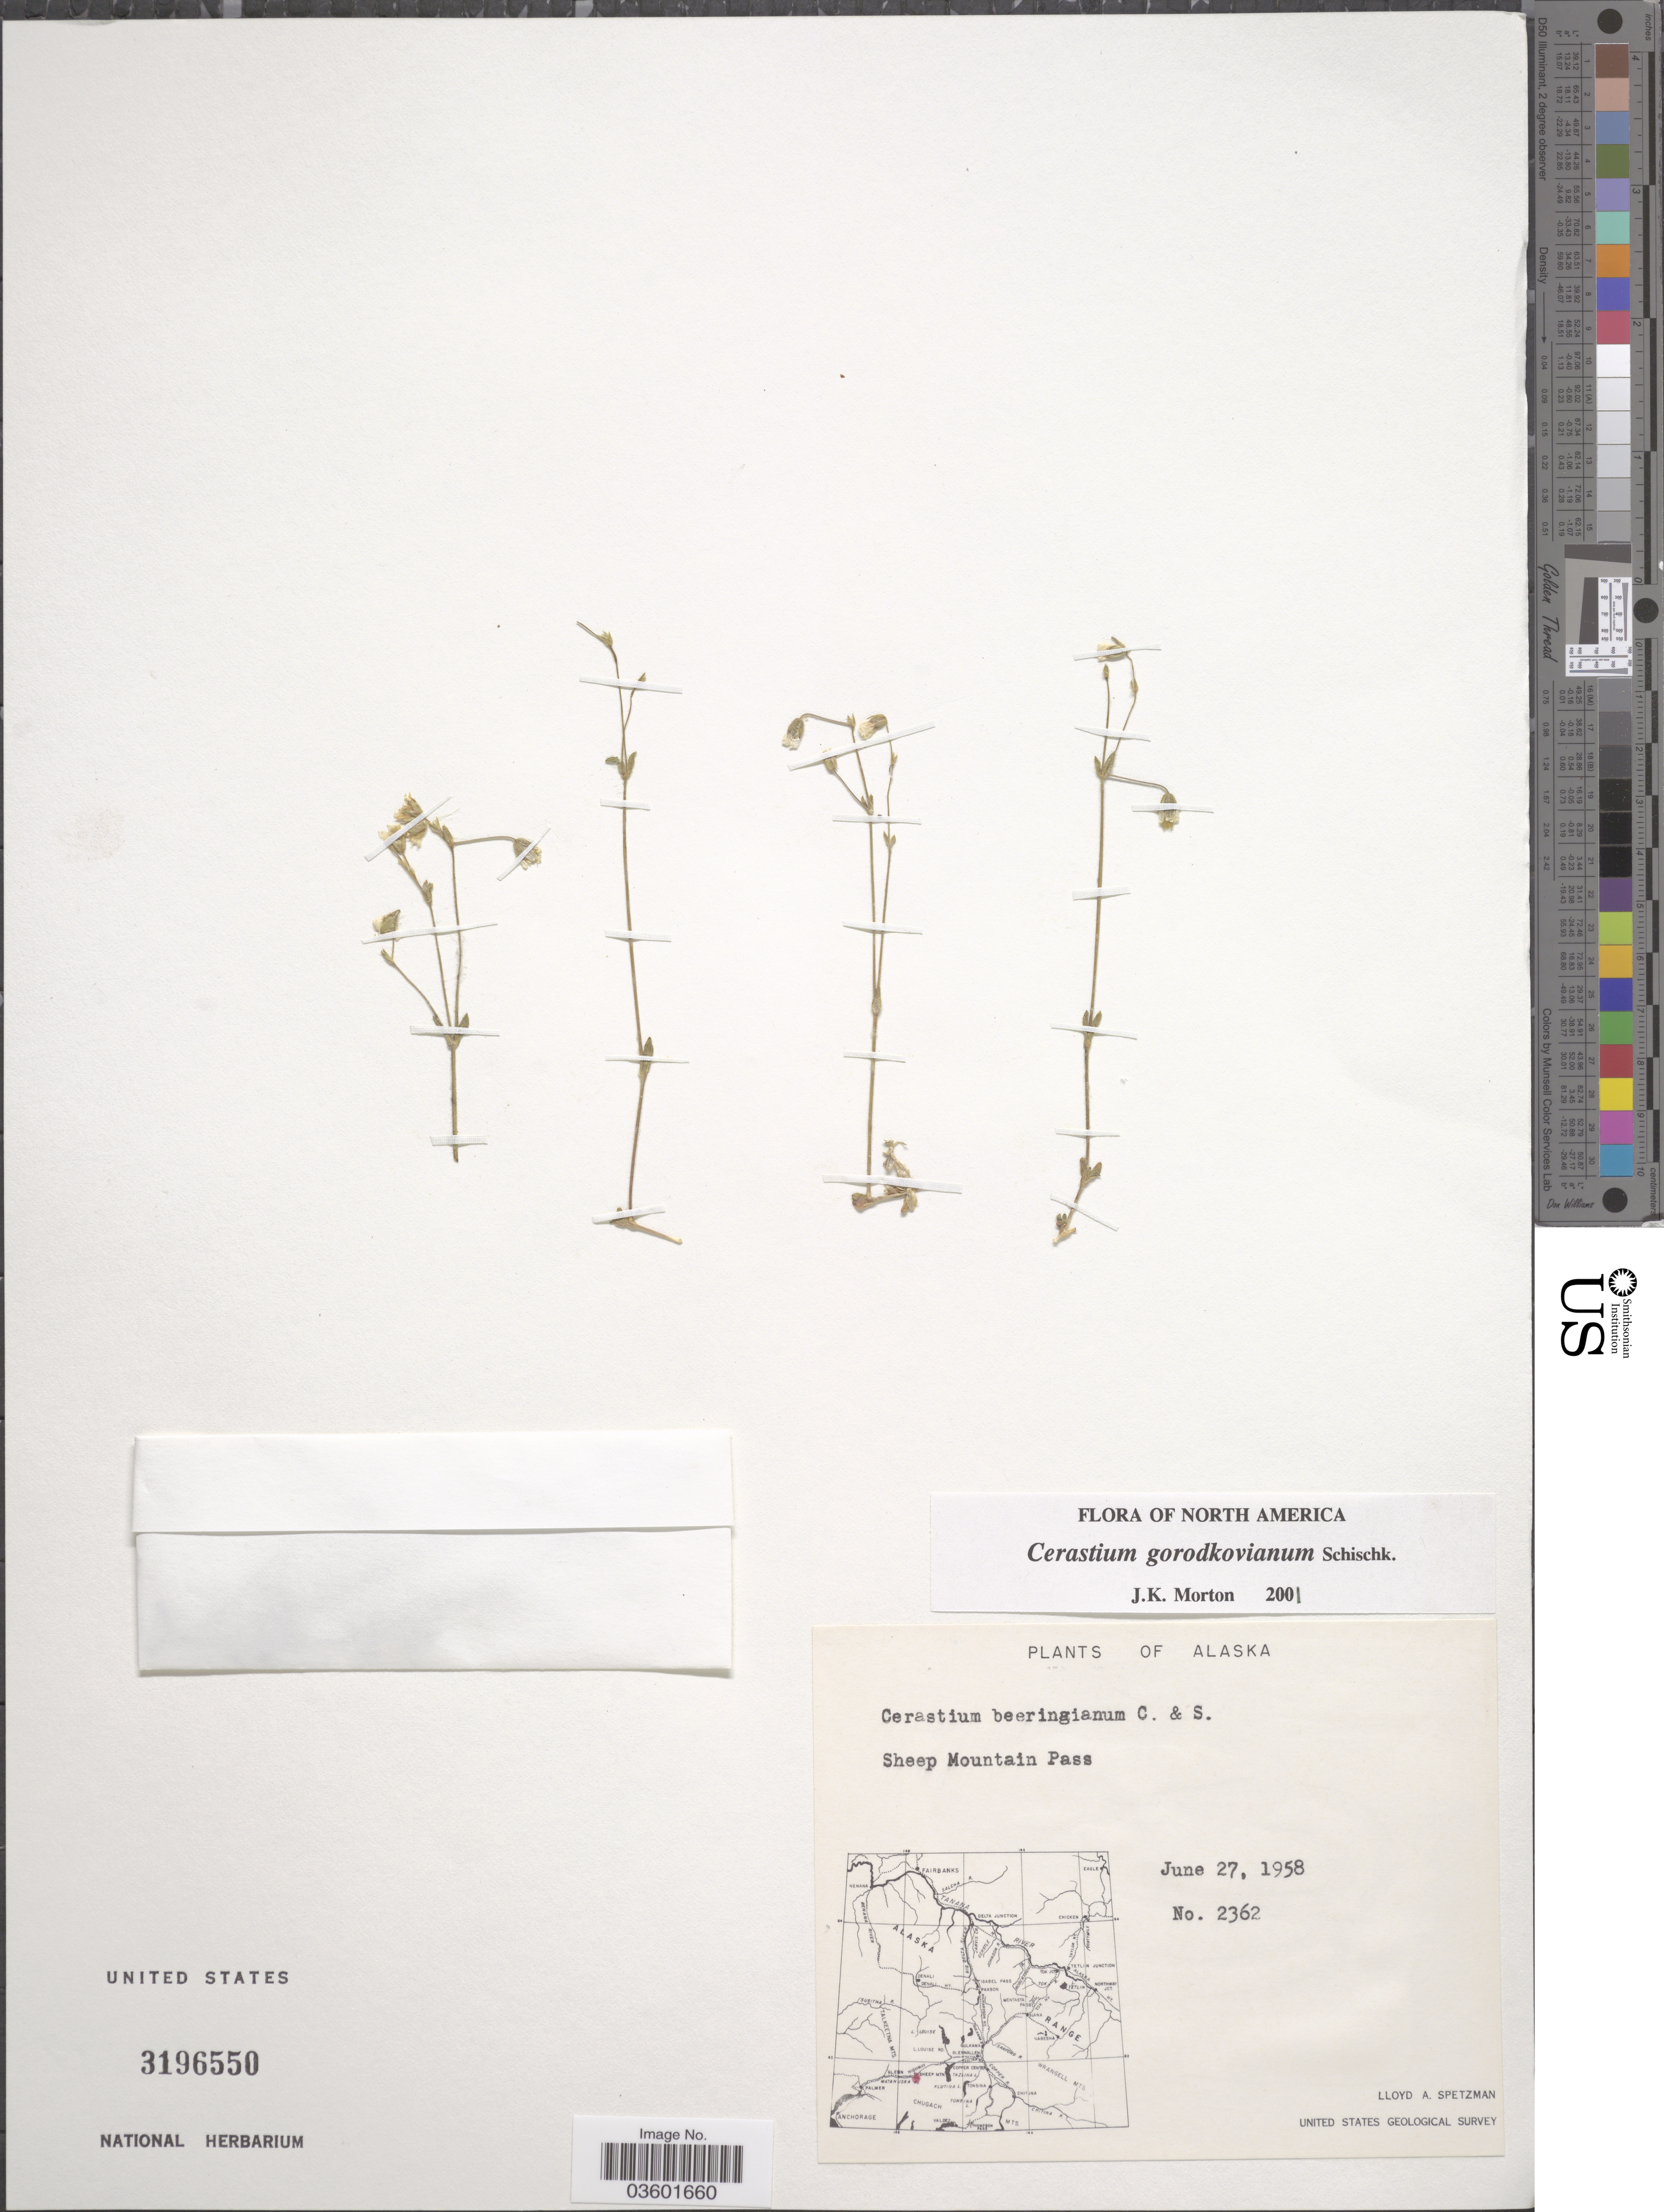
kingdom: Plantae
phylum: Tracheophyta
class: Magnoliopsida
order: Caryophyllales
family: Caryophyllaceae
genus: Cerastium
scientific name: Cerastium gorodkovianum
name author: Schischk.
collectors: L. Spetzman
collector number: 2362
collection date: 1958-06-27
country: United States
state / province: Alaska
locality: Sheep Mountain Pass.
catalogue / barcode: US 3196550